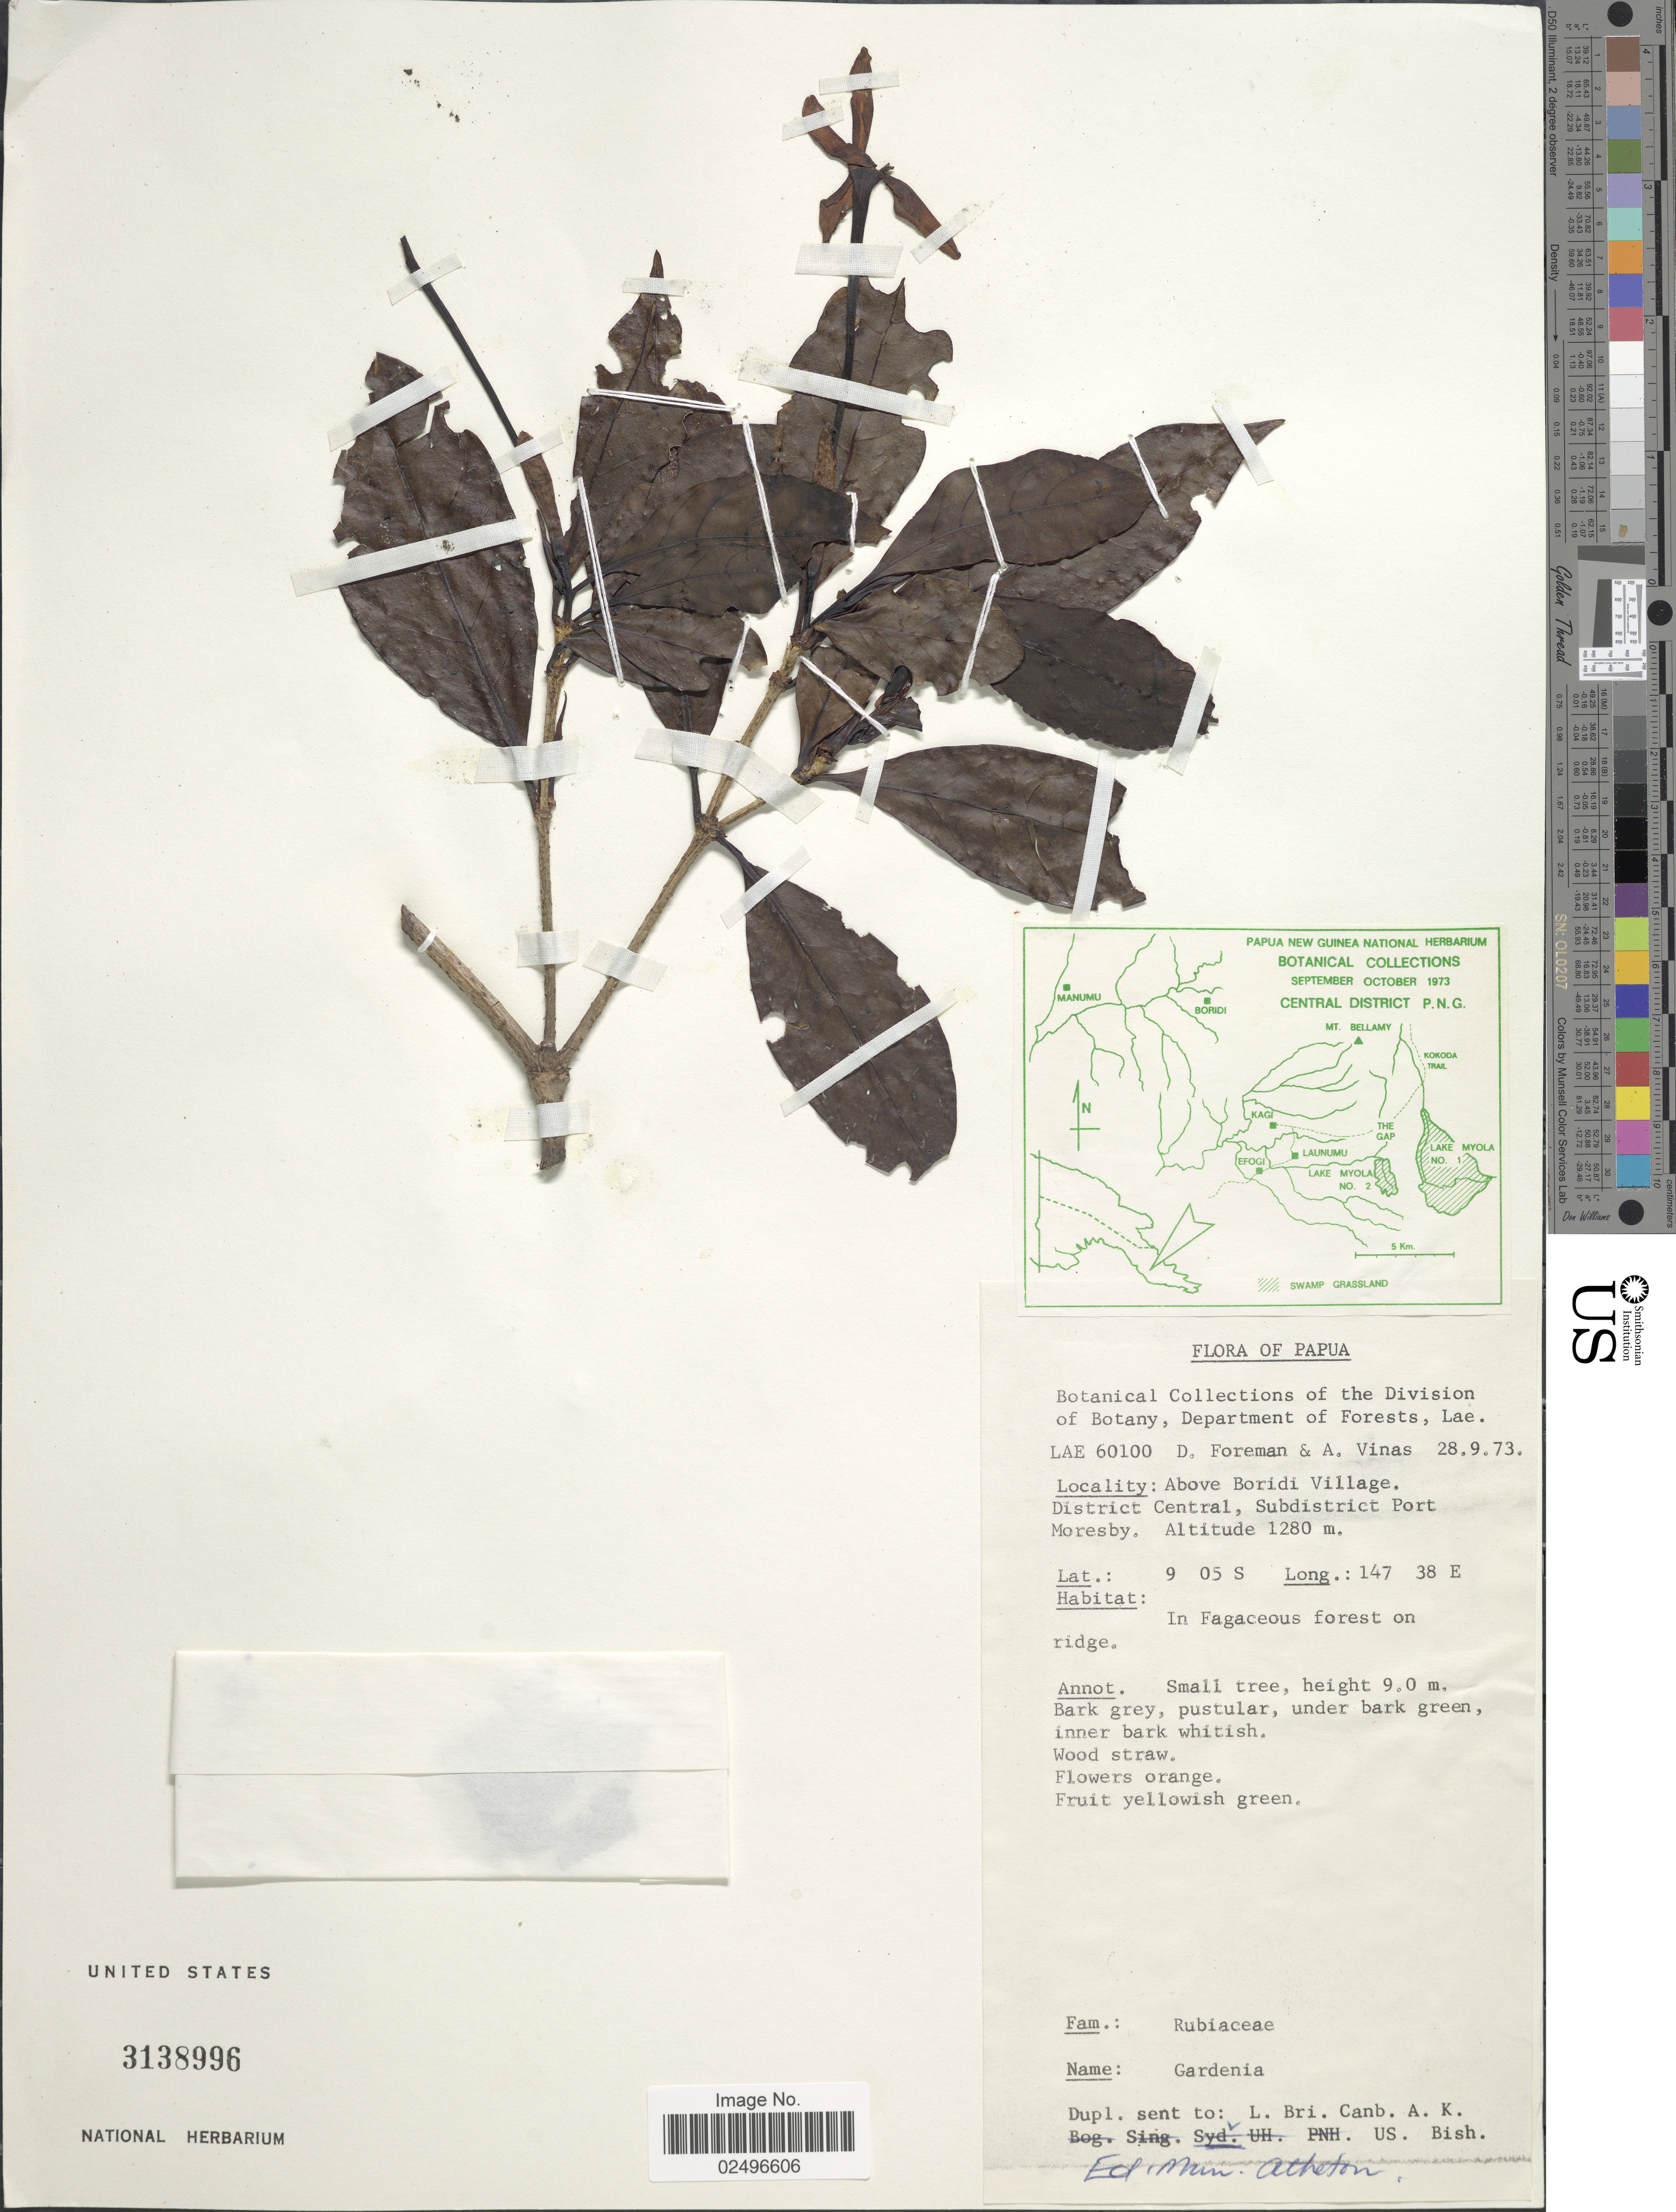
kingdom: Plantae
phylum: Tracheophyta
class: Magnoliopsida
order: Gentianales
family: Rubiaceae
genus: Gardenia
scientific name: Gardenia sp.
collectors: D. Foreman & A. Vinas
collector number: LAE 60100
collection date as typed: Transcribed d/m/y: 28/9/73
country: Papua New Guinea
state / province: Central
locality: Above Boridi Village, District central, Subdistrict Port Moresby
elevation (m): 1280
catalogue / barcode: US 3138996